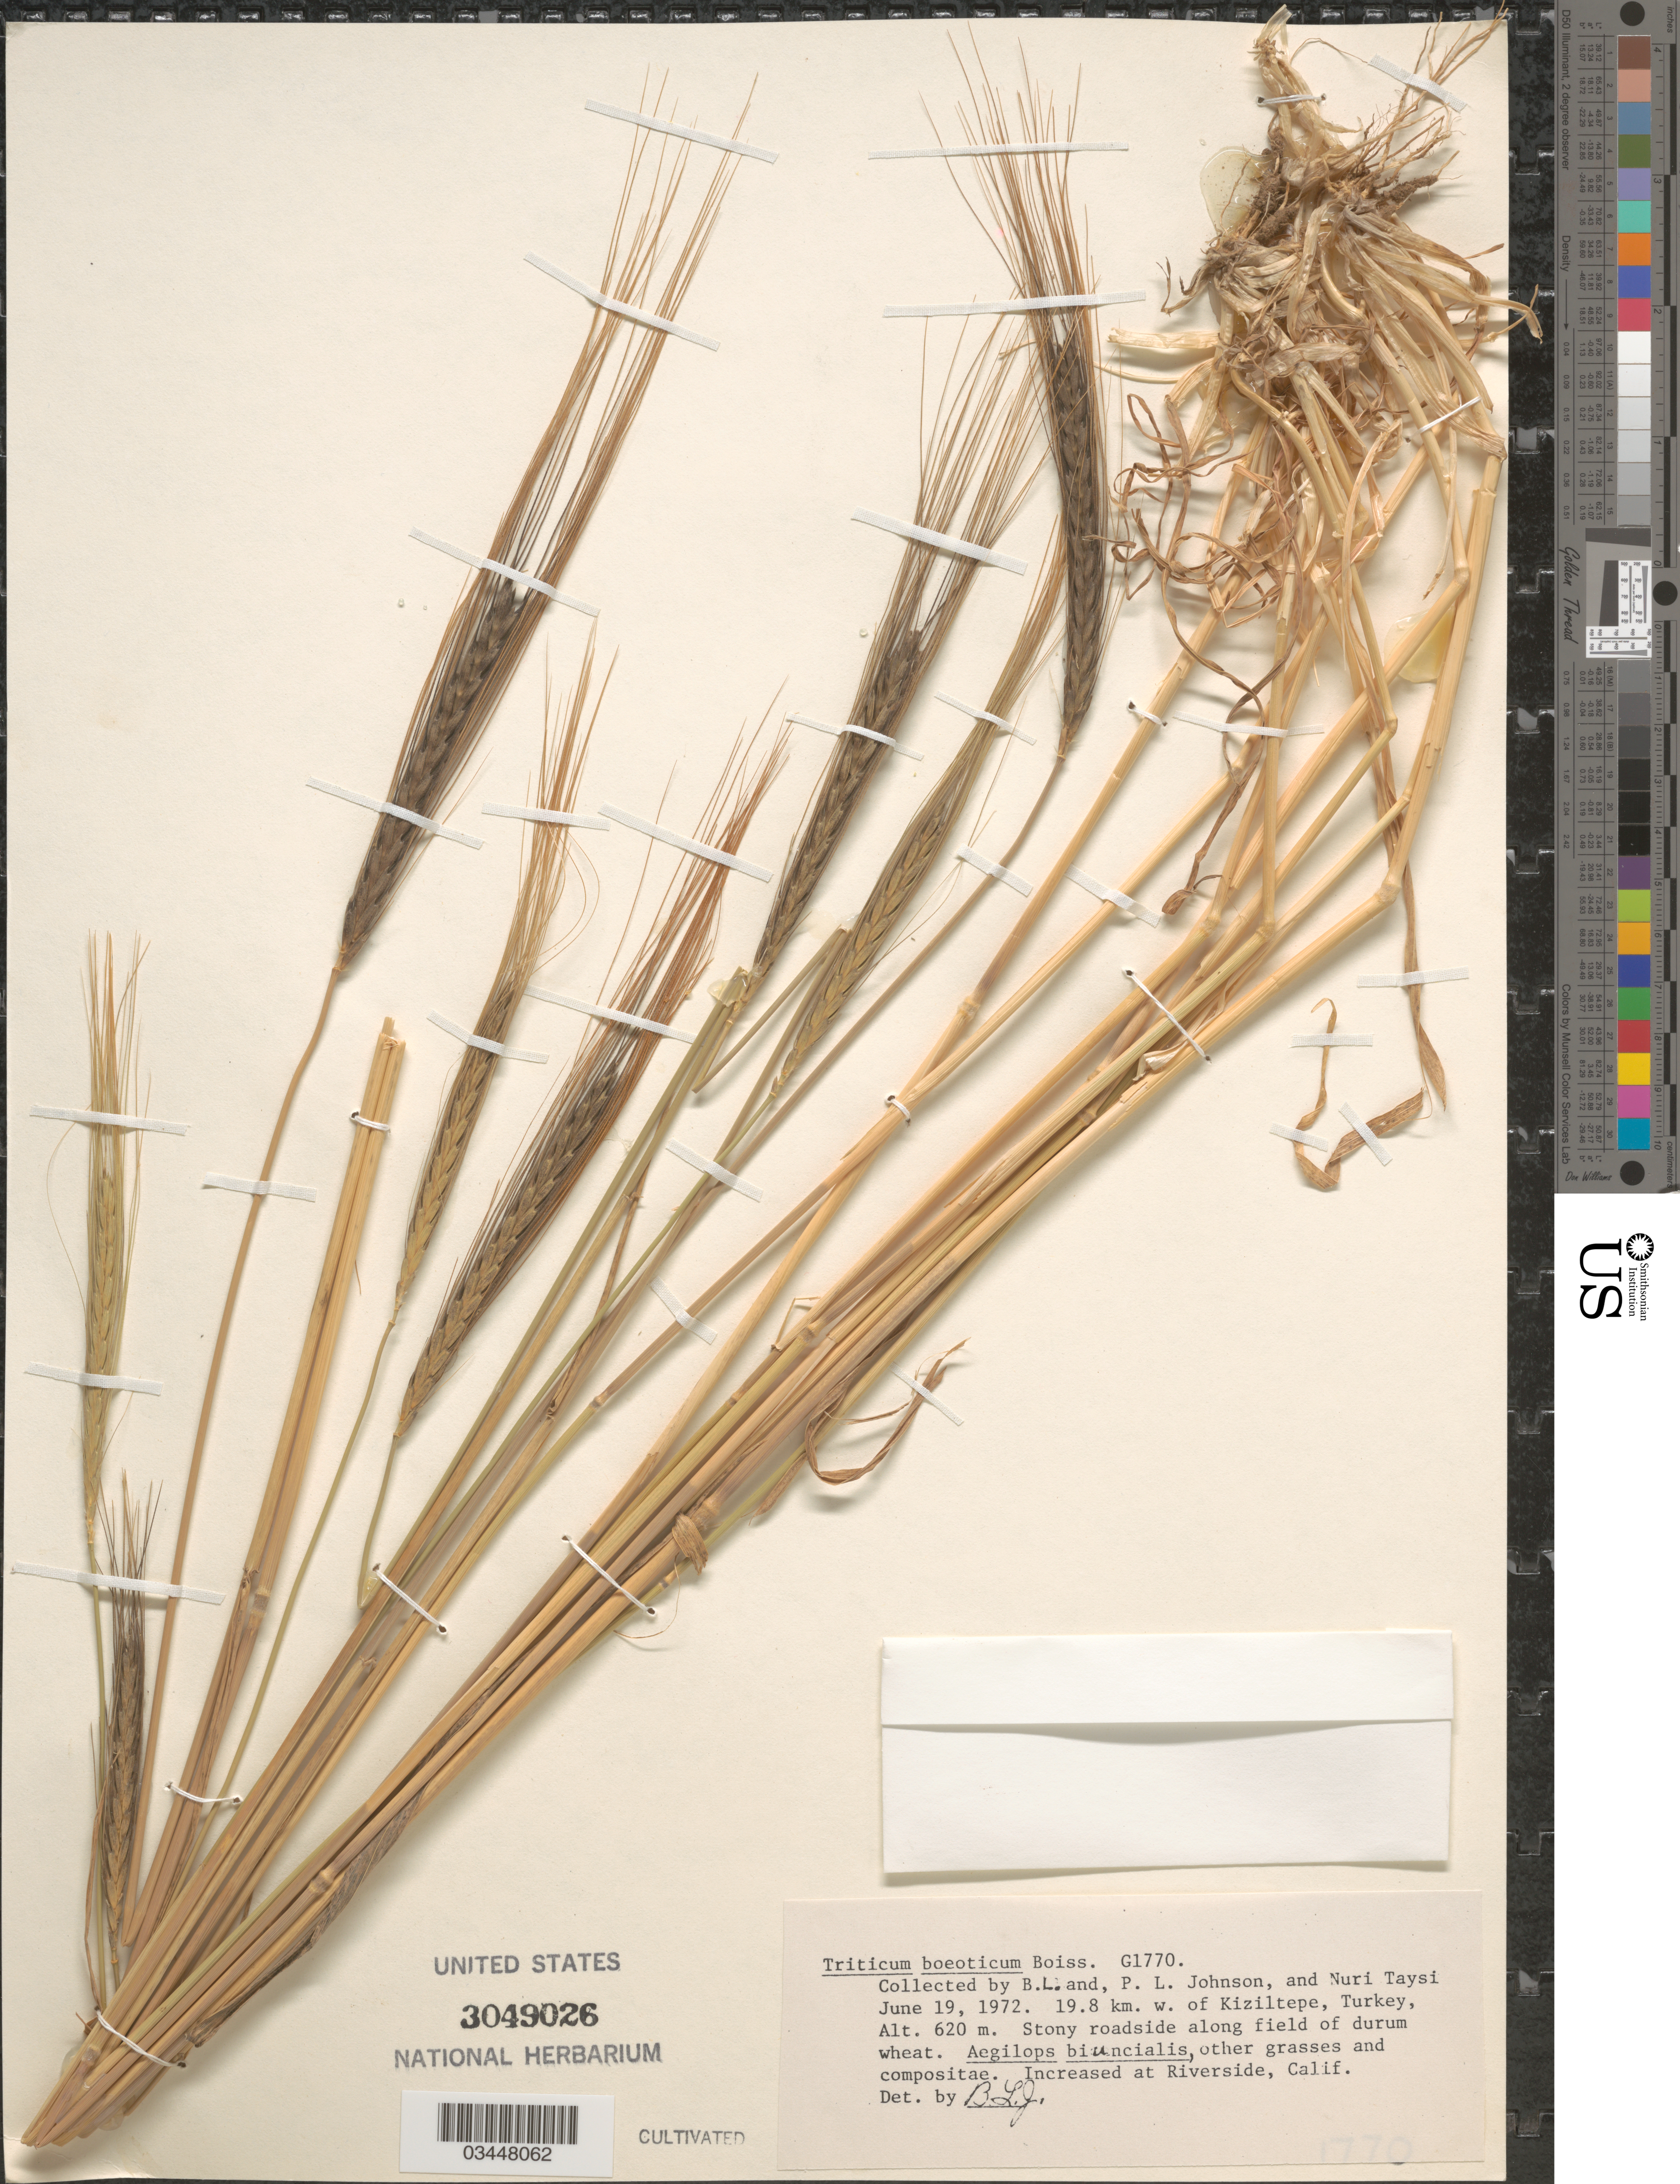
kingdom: Plantae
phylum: Tracheophyta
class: Liliopsida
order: Poales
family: Poaceae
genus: Triticum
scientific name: Triticum boeoticum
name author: Boiss.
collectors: B. Johnson, P. Johnson & N. Taysi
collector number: G1770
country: United States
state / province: California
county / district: Riverside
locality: Riverside.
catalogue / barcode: US 3049026